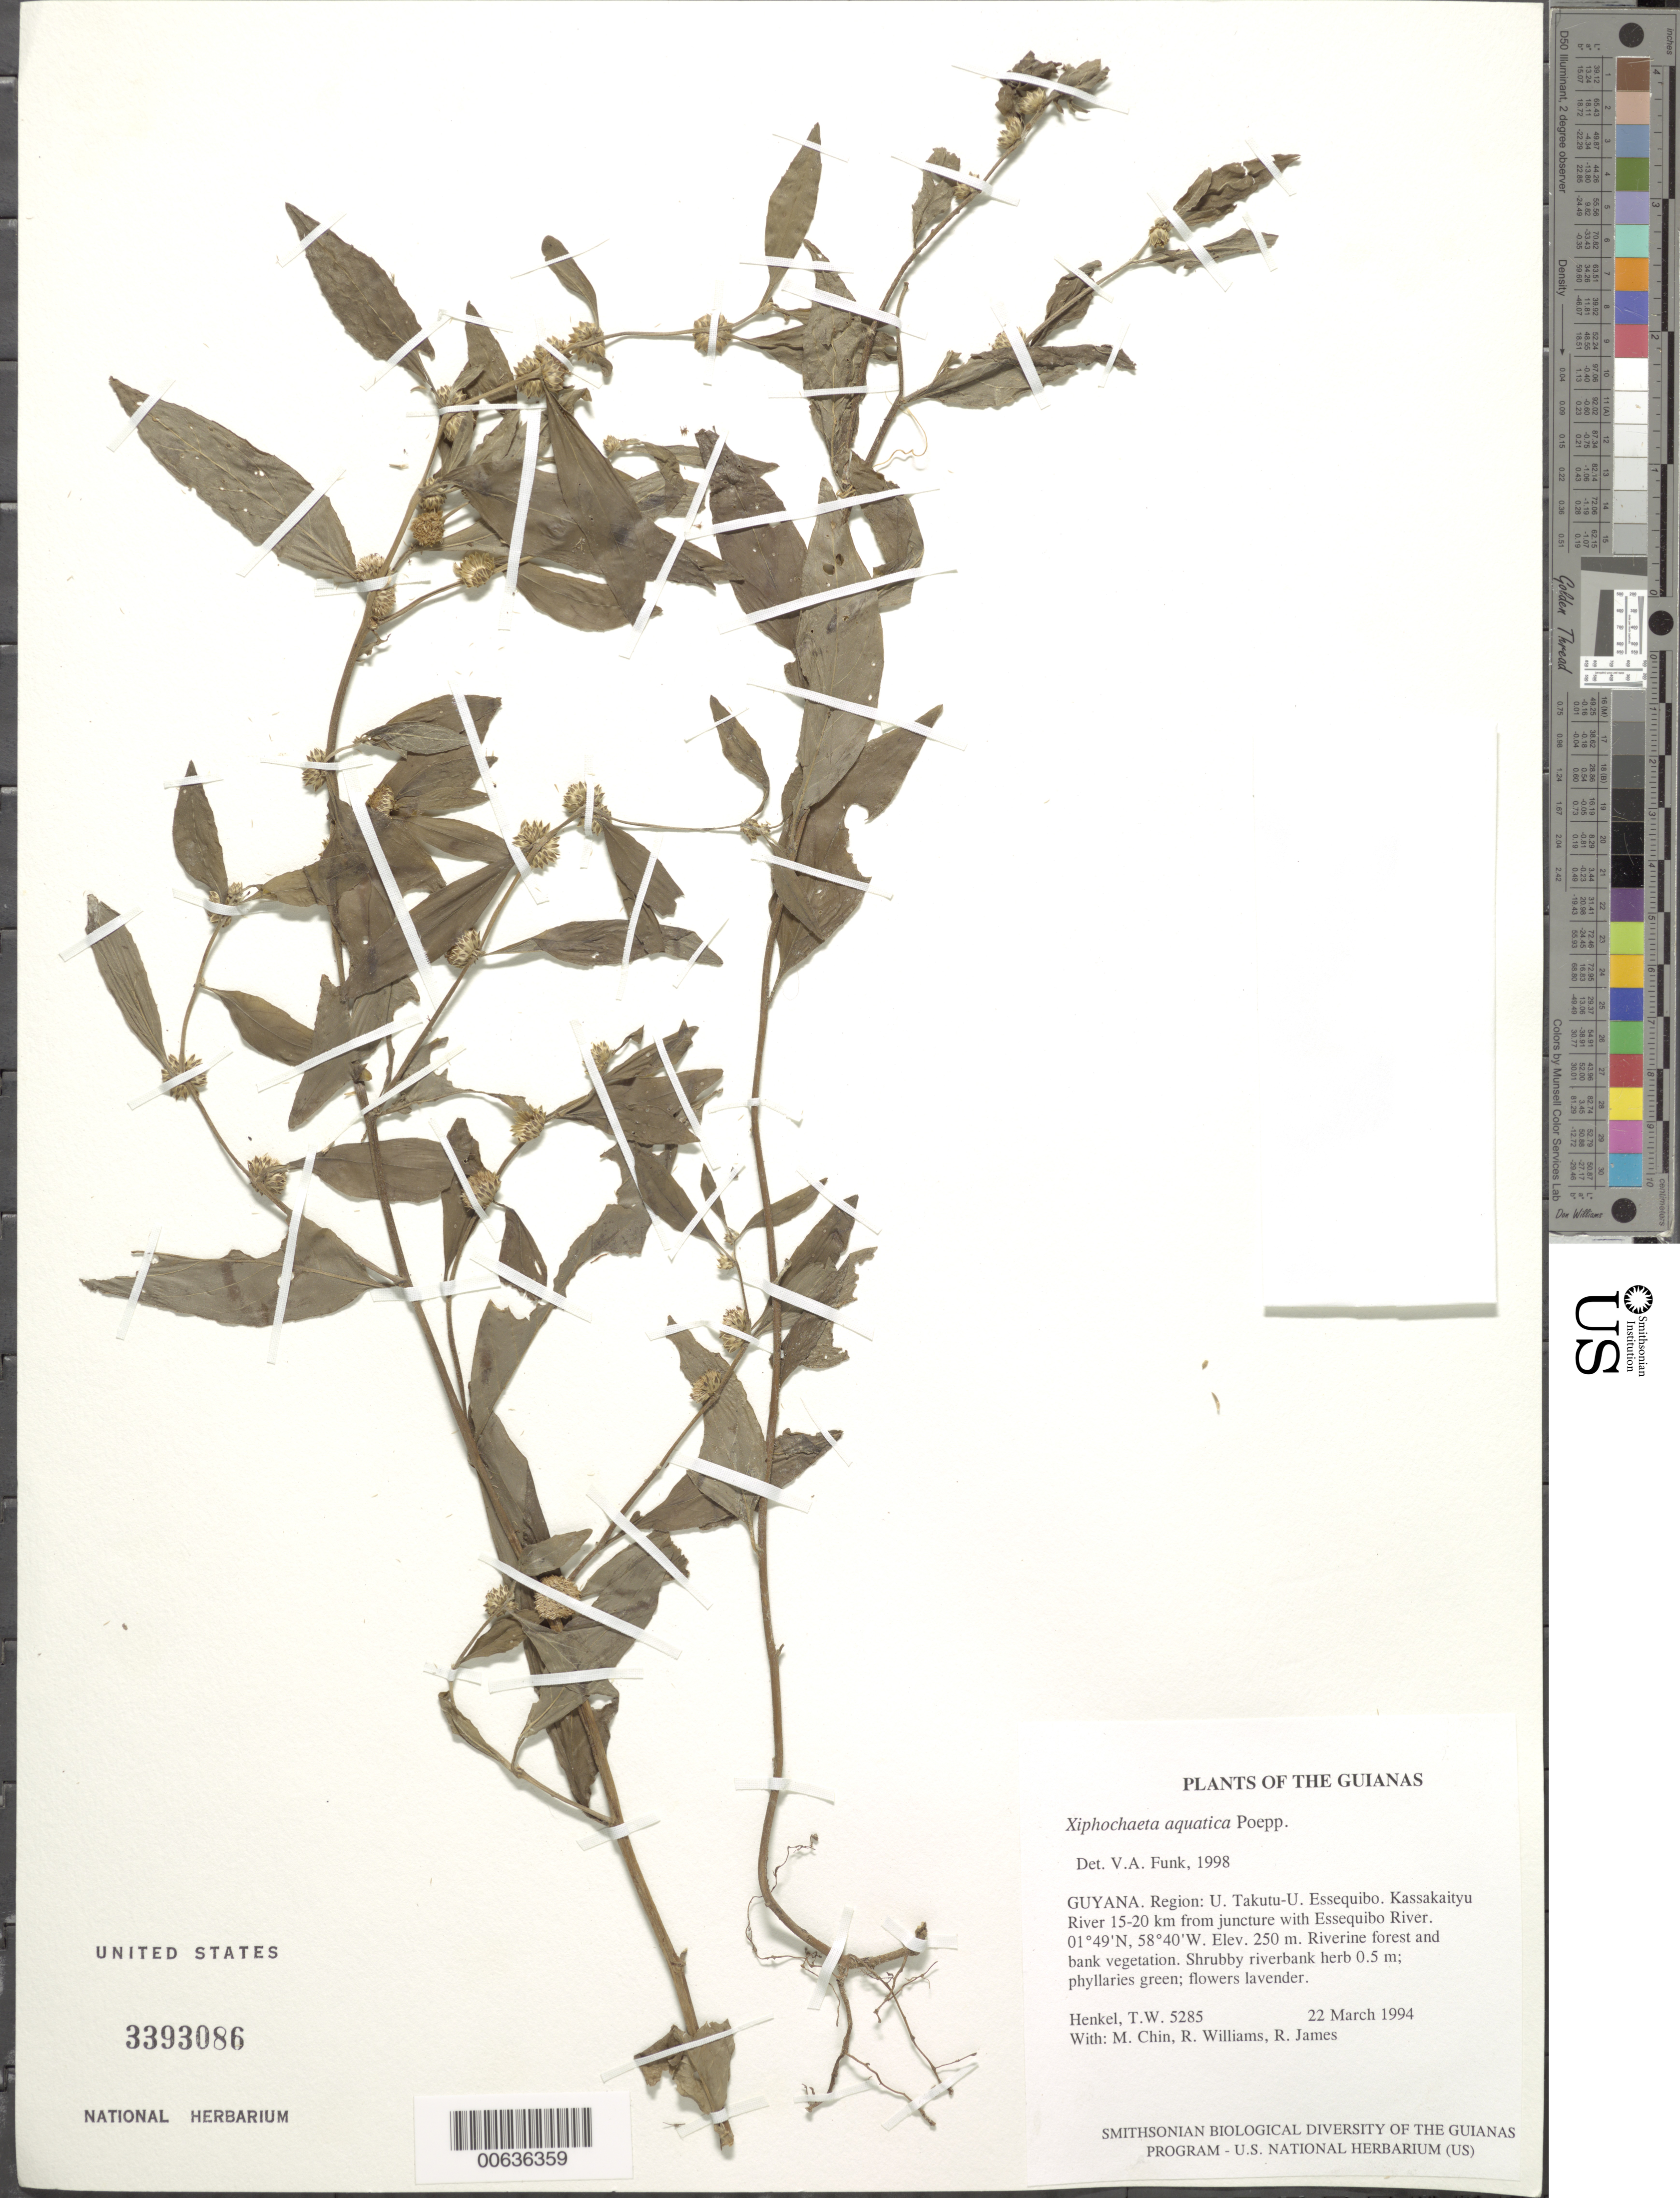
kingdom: Plantae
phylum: Tracheophyta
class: Magnoliopsida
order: Asterales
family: Asteraceae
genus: Xiphochaeta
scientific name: Xiphochaeta aquatica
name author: Poepp.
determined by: Funk, Vicki A., (BOT), Smithsonian Institution - National Museum of Natural History (UNITED STATES)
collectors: T. Henkel, M. Chin, R. Williams & R. James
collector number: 5285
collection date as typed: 22 March 1994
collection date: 1994-03-22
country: Guyana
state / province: U. Takutu-U. Essequibo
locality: Kassakaityu River 15-20 km from juncture with Essequibo River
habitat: Riverine forest and bank vegetation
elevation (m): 250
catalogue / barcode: US 3393086